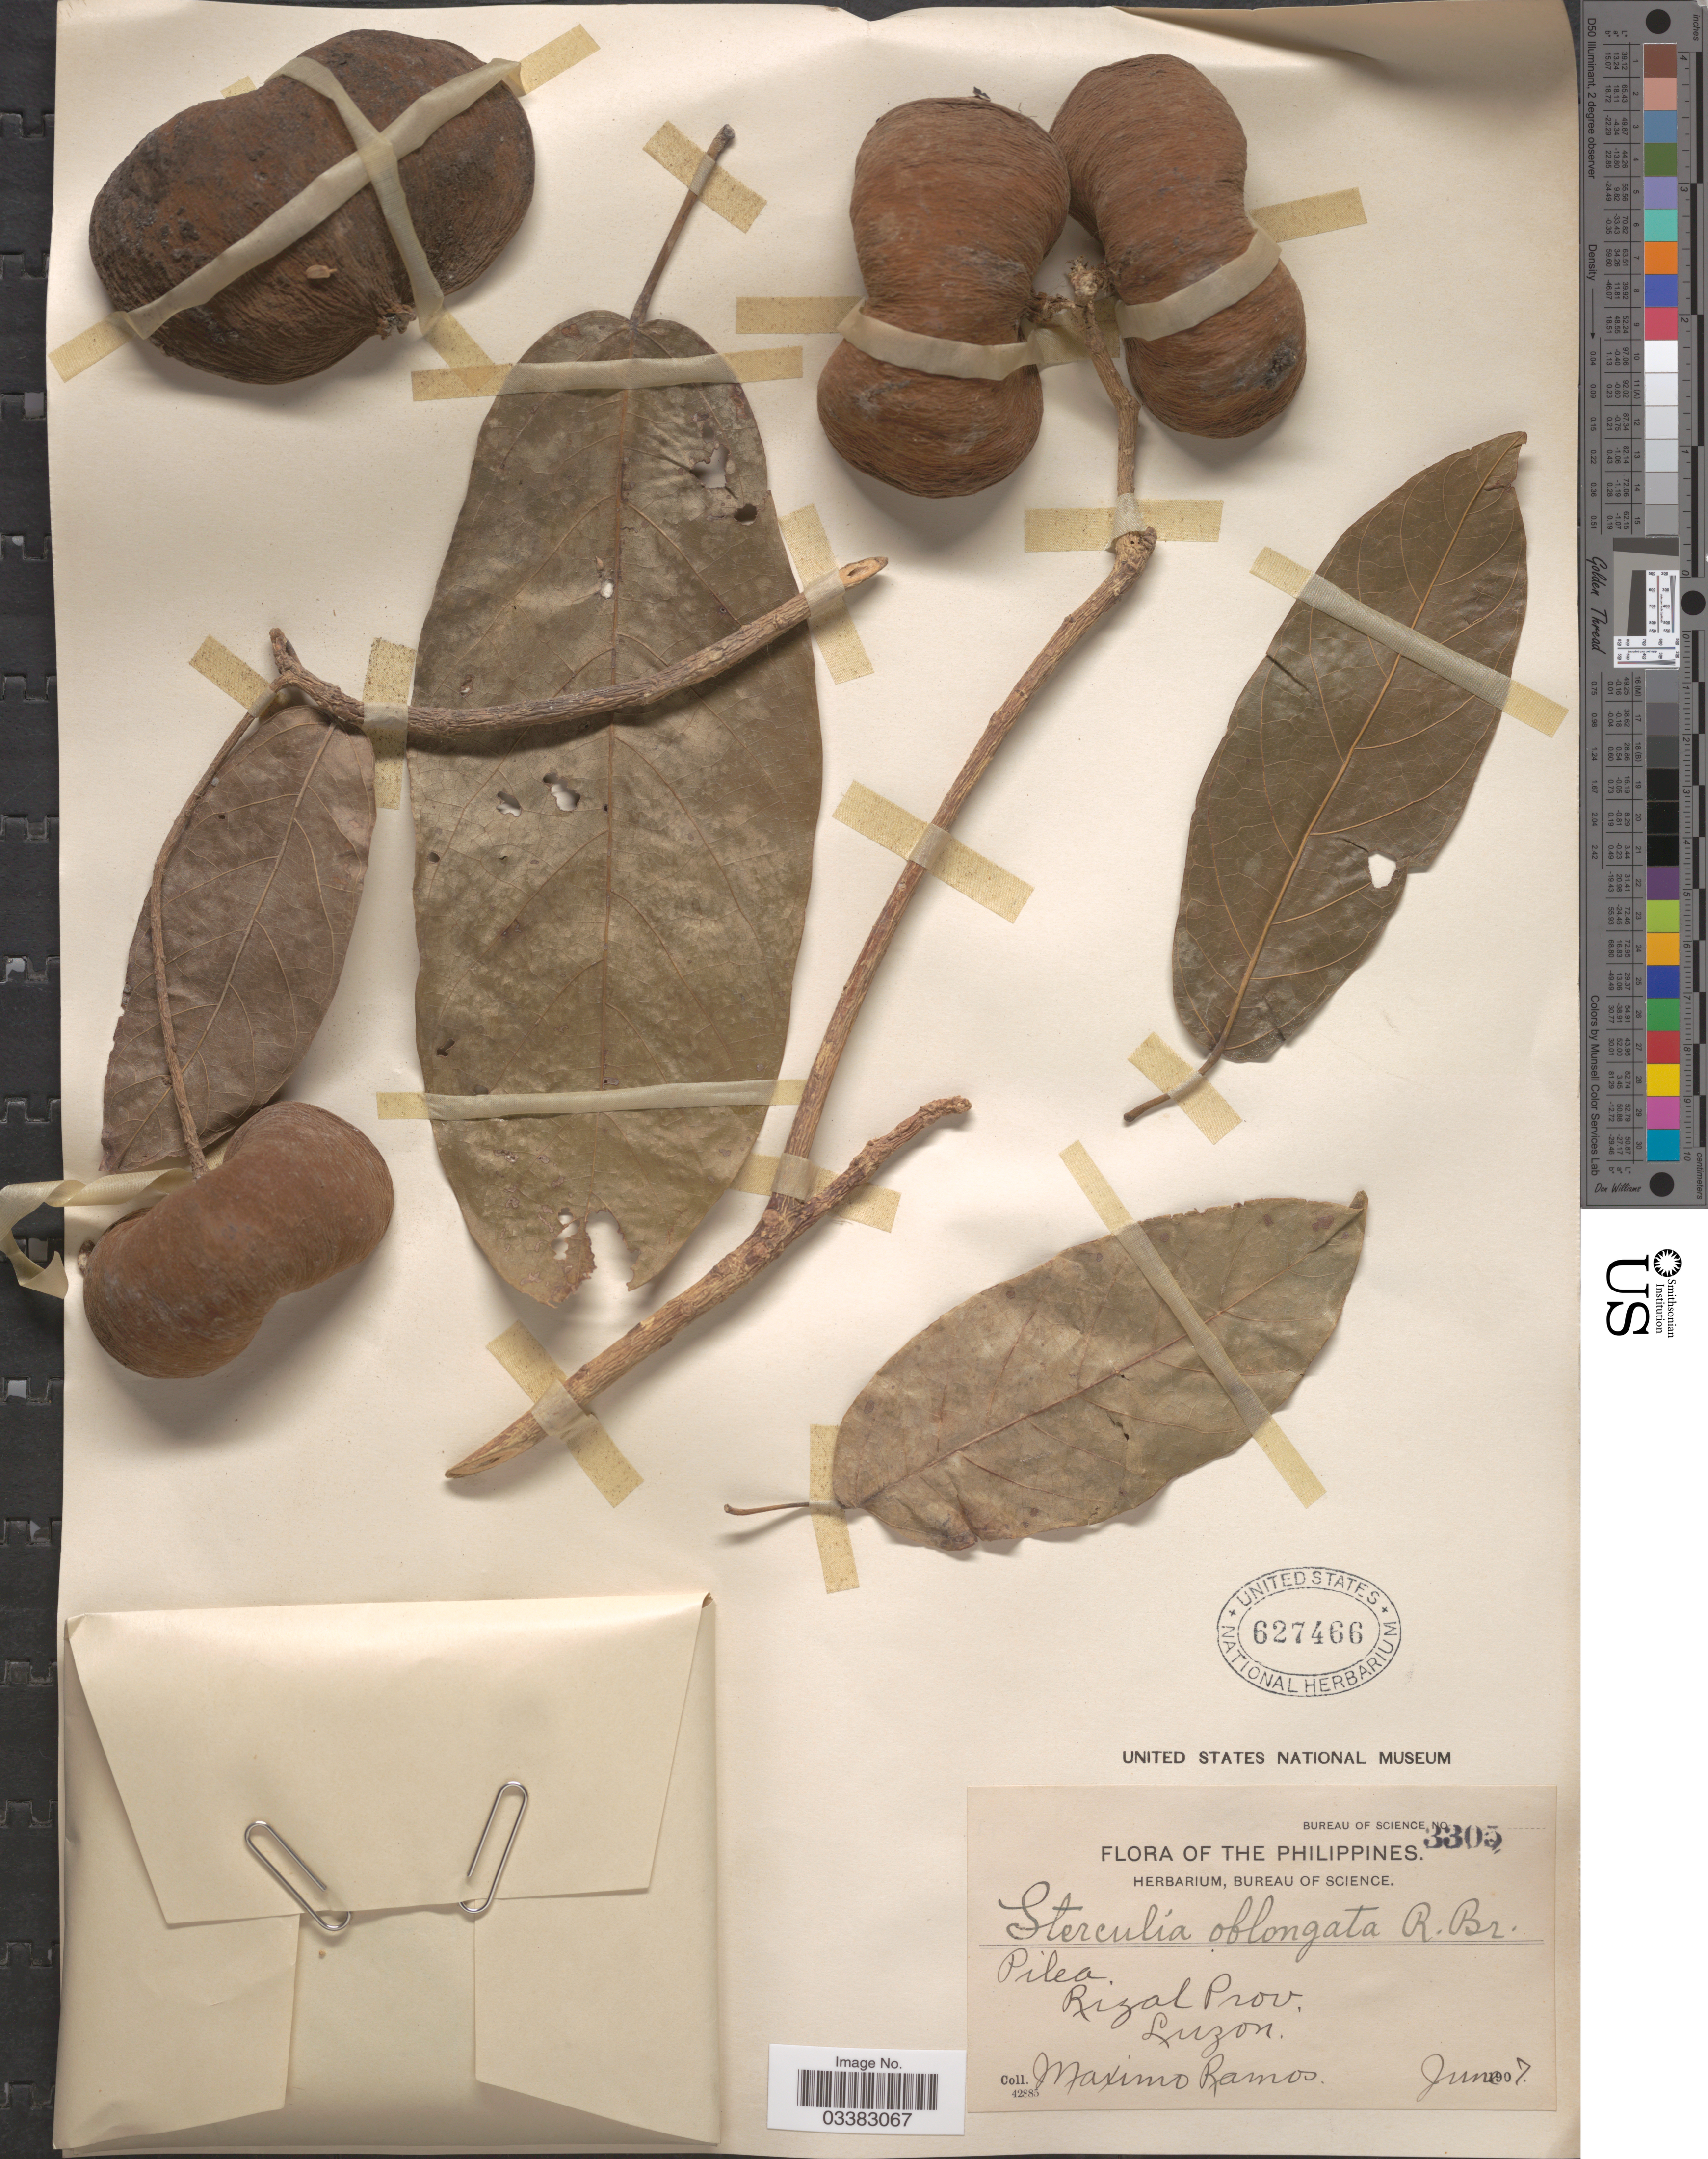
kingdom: Plantae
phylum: Tracheophyta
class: Magnoliopsida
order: Malvales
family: Malvaceae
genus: Sterculia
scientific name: Sterculia oblongata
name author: R. Br.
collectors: M. Ramos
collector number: Bureau of Science 3305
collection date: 1907-06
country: Philippines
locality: Rizal Prov., Luzon.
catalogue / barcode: US 627466